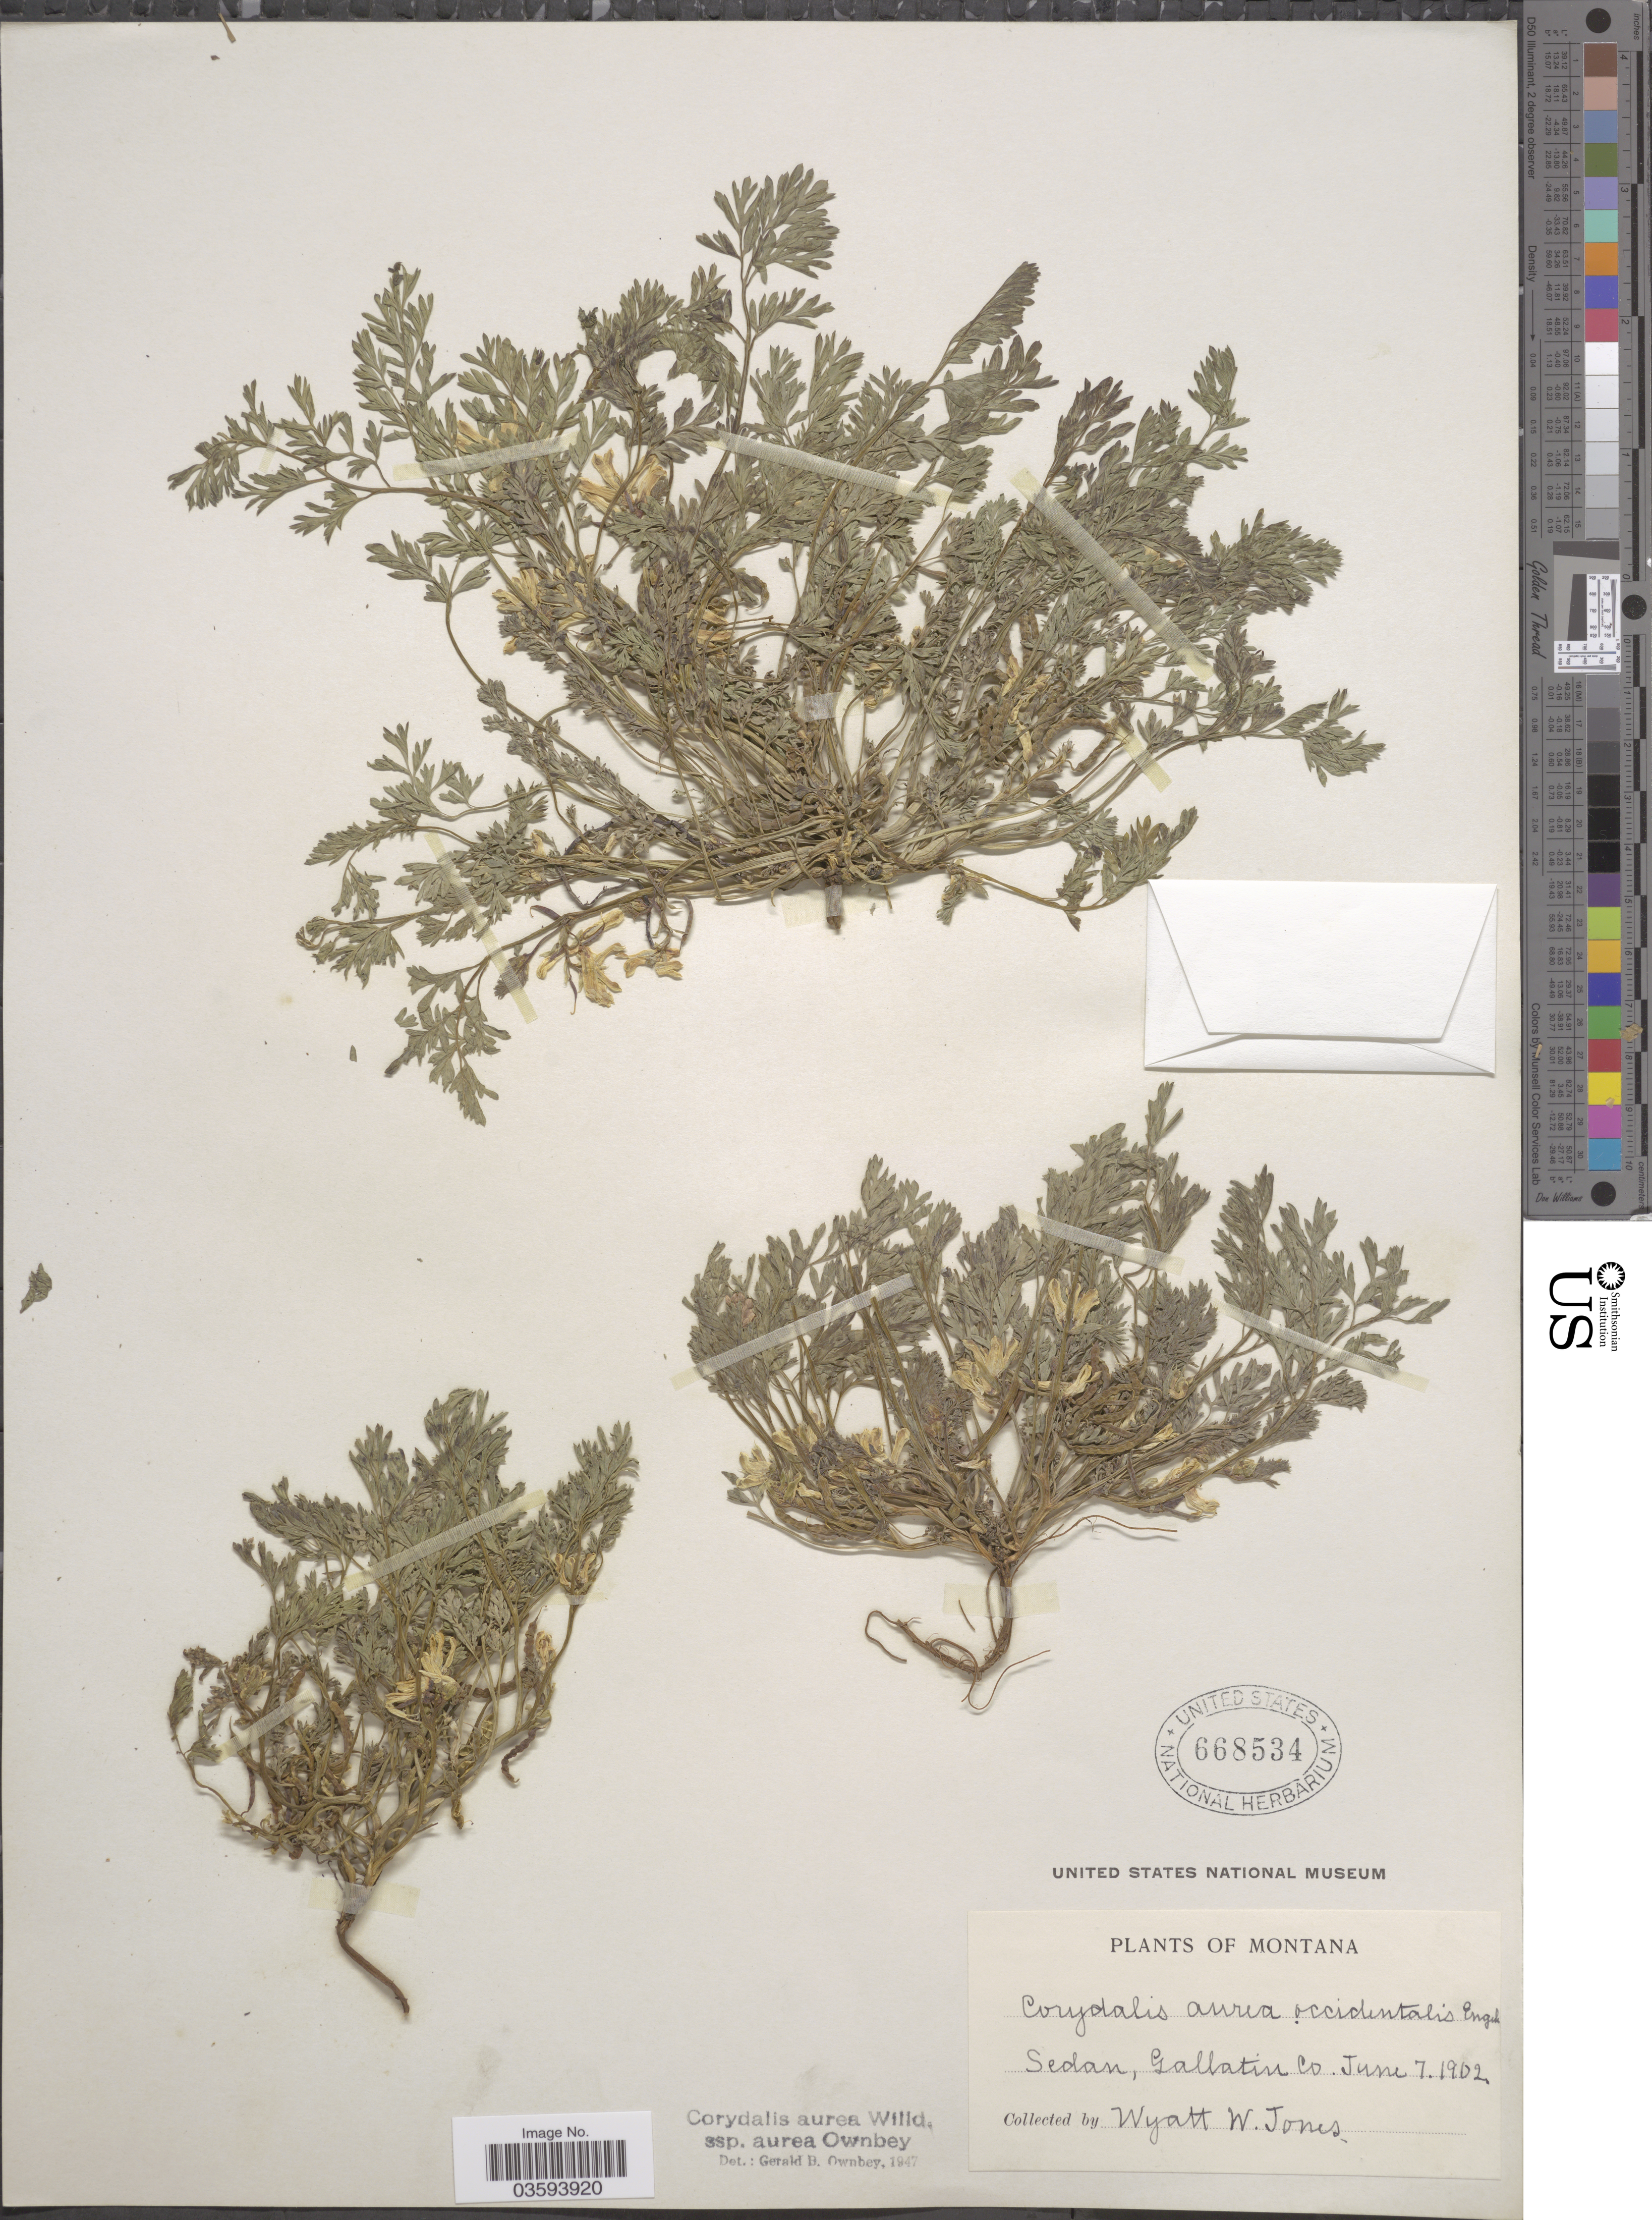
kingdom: Plantae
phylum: Tracheophyta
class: Magnoliopsida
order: Ranunculales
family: Papaveraceae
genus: Corydalis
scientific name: Corydalis aurea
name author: Willd.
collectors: W. W. Jones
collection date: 1902-06-07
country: United States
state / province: Montana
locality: Sedan, Gallatin Co.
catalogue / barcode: US 668534